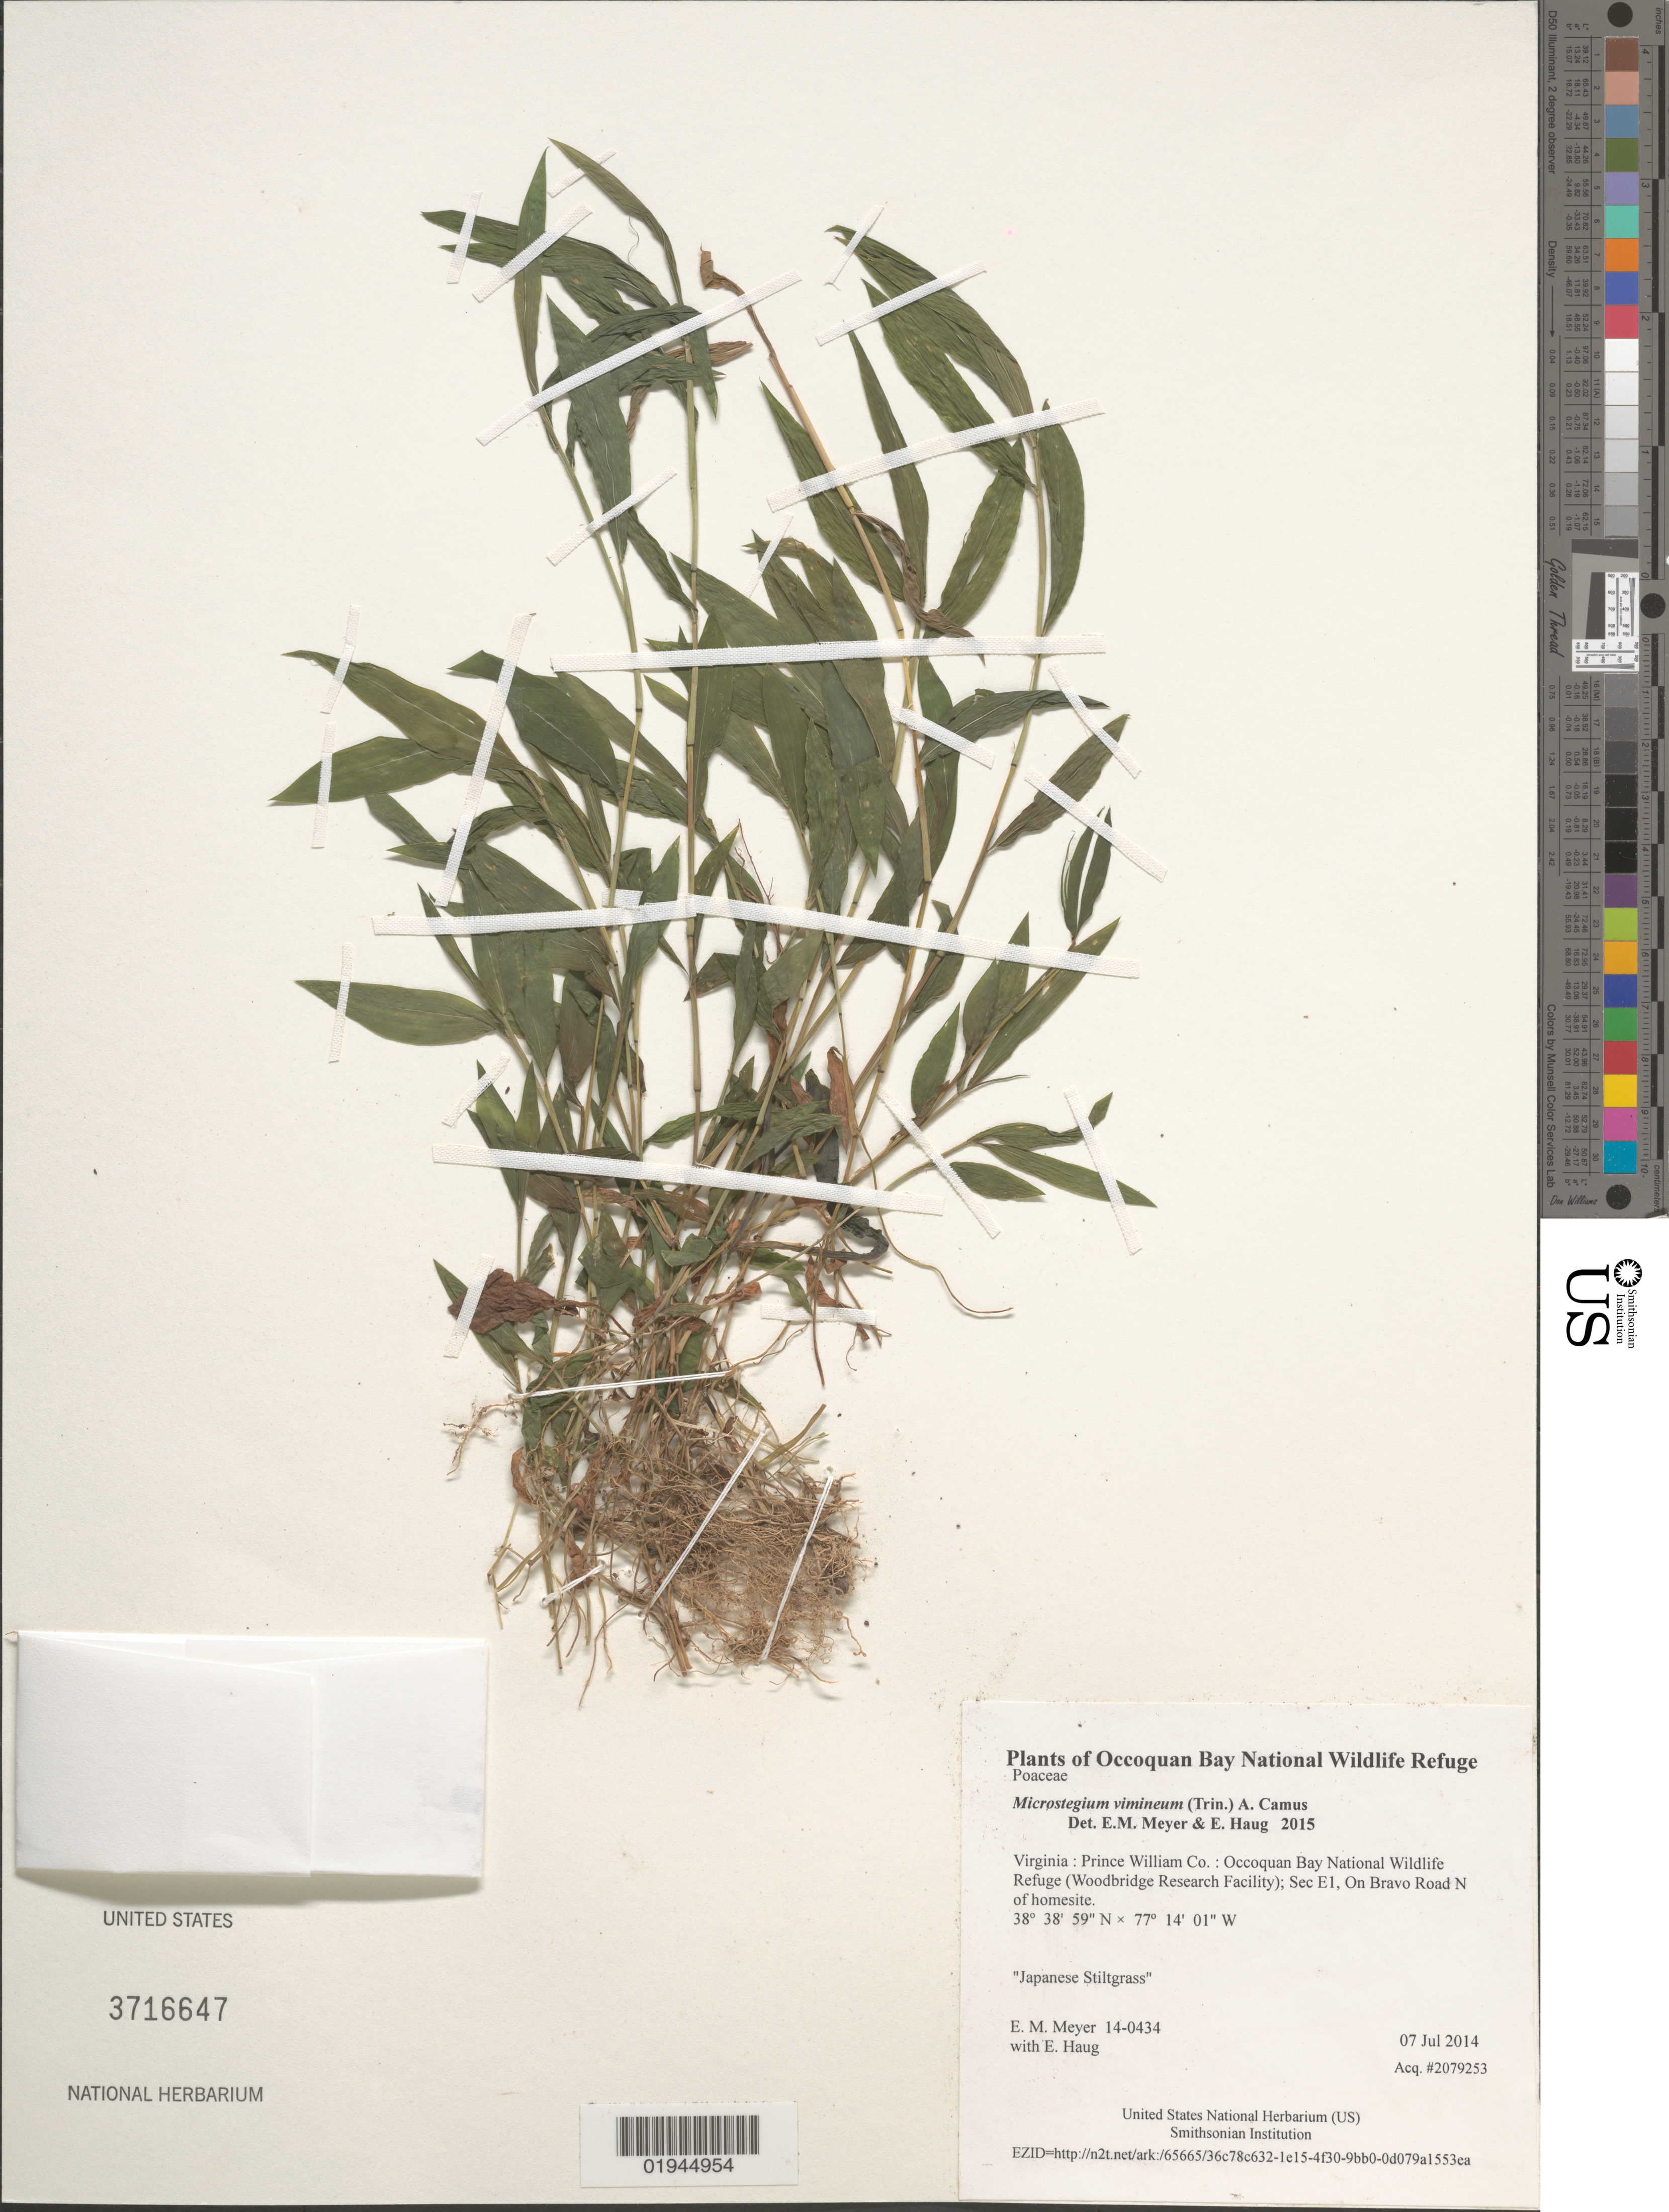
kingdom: Plantae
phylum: Tracheophyta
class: Liliopsida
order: Poales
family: Poaceae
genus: Microstegium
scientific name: Microstegium vimineum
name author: (Trin.) A. Camus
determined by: Meyer, E. M.; Haug, E.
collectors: E. M. Meyer & E. Haug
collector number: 14-0434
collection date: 2014-07-07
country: United States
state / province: Virginia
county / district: Prince William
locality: Occoquan Bay National Wildlife Refuge (Woodbridge Research Facility); Sec E1, On Bravo Road N of homesite.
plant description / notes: Japanese Stiltgrass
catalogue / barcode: US 3716647